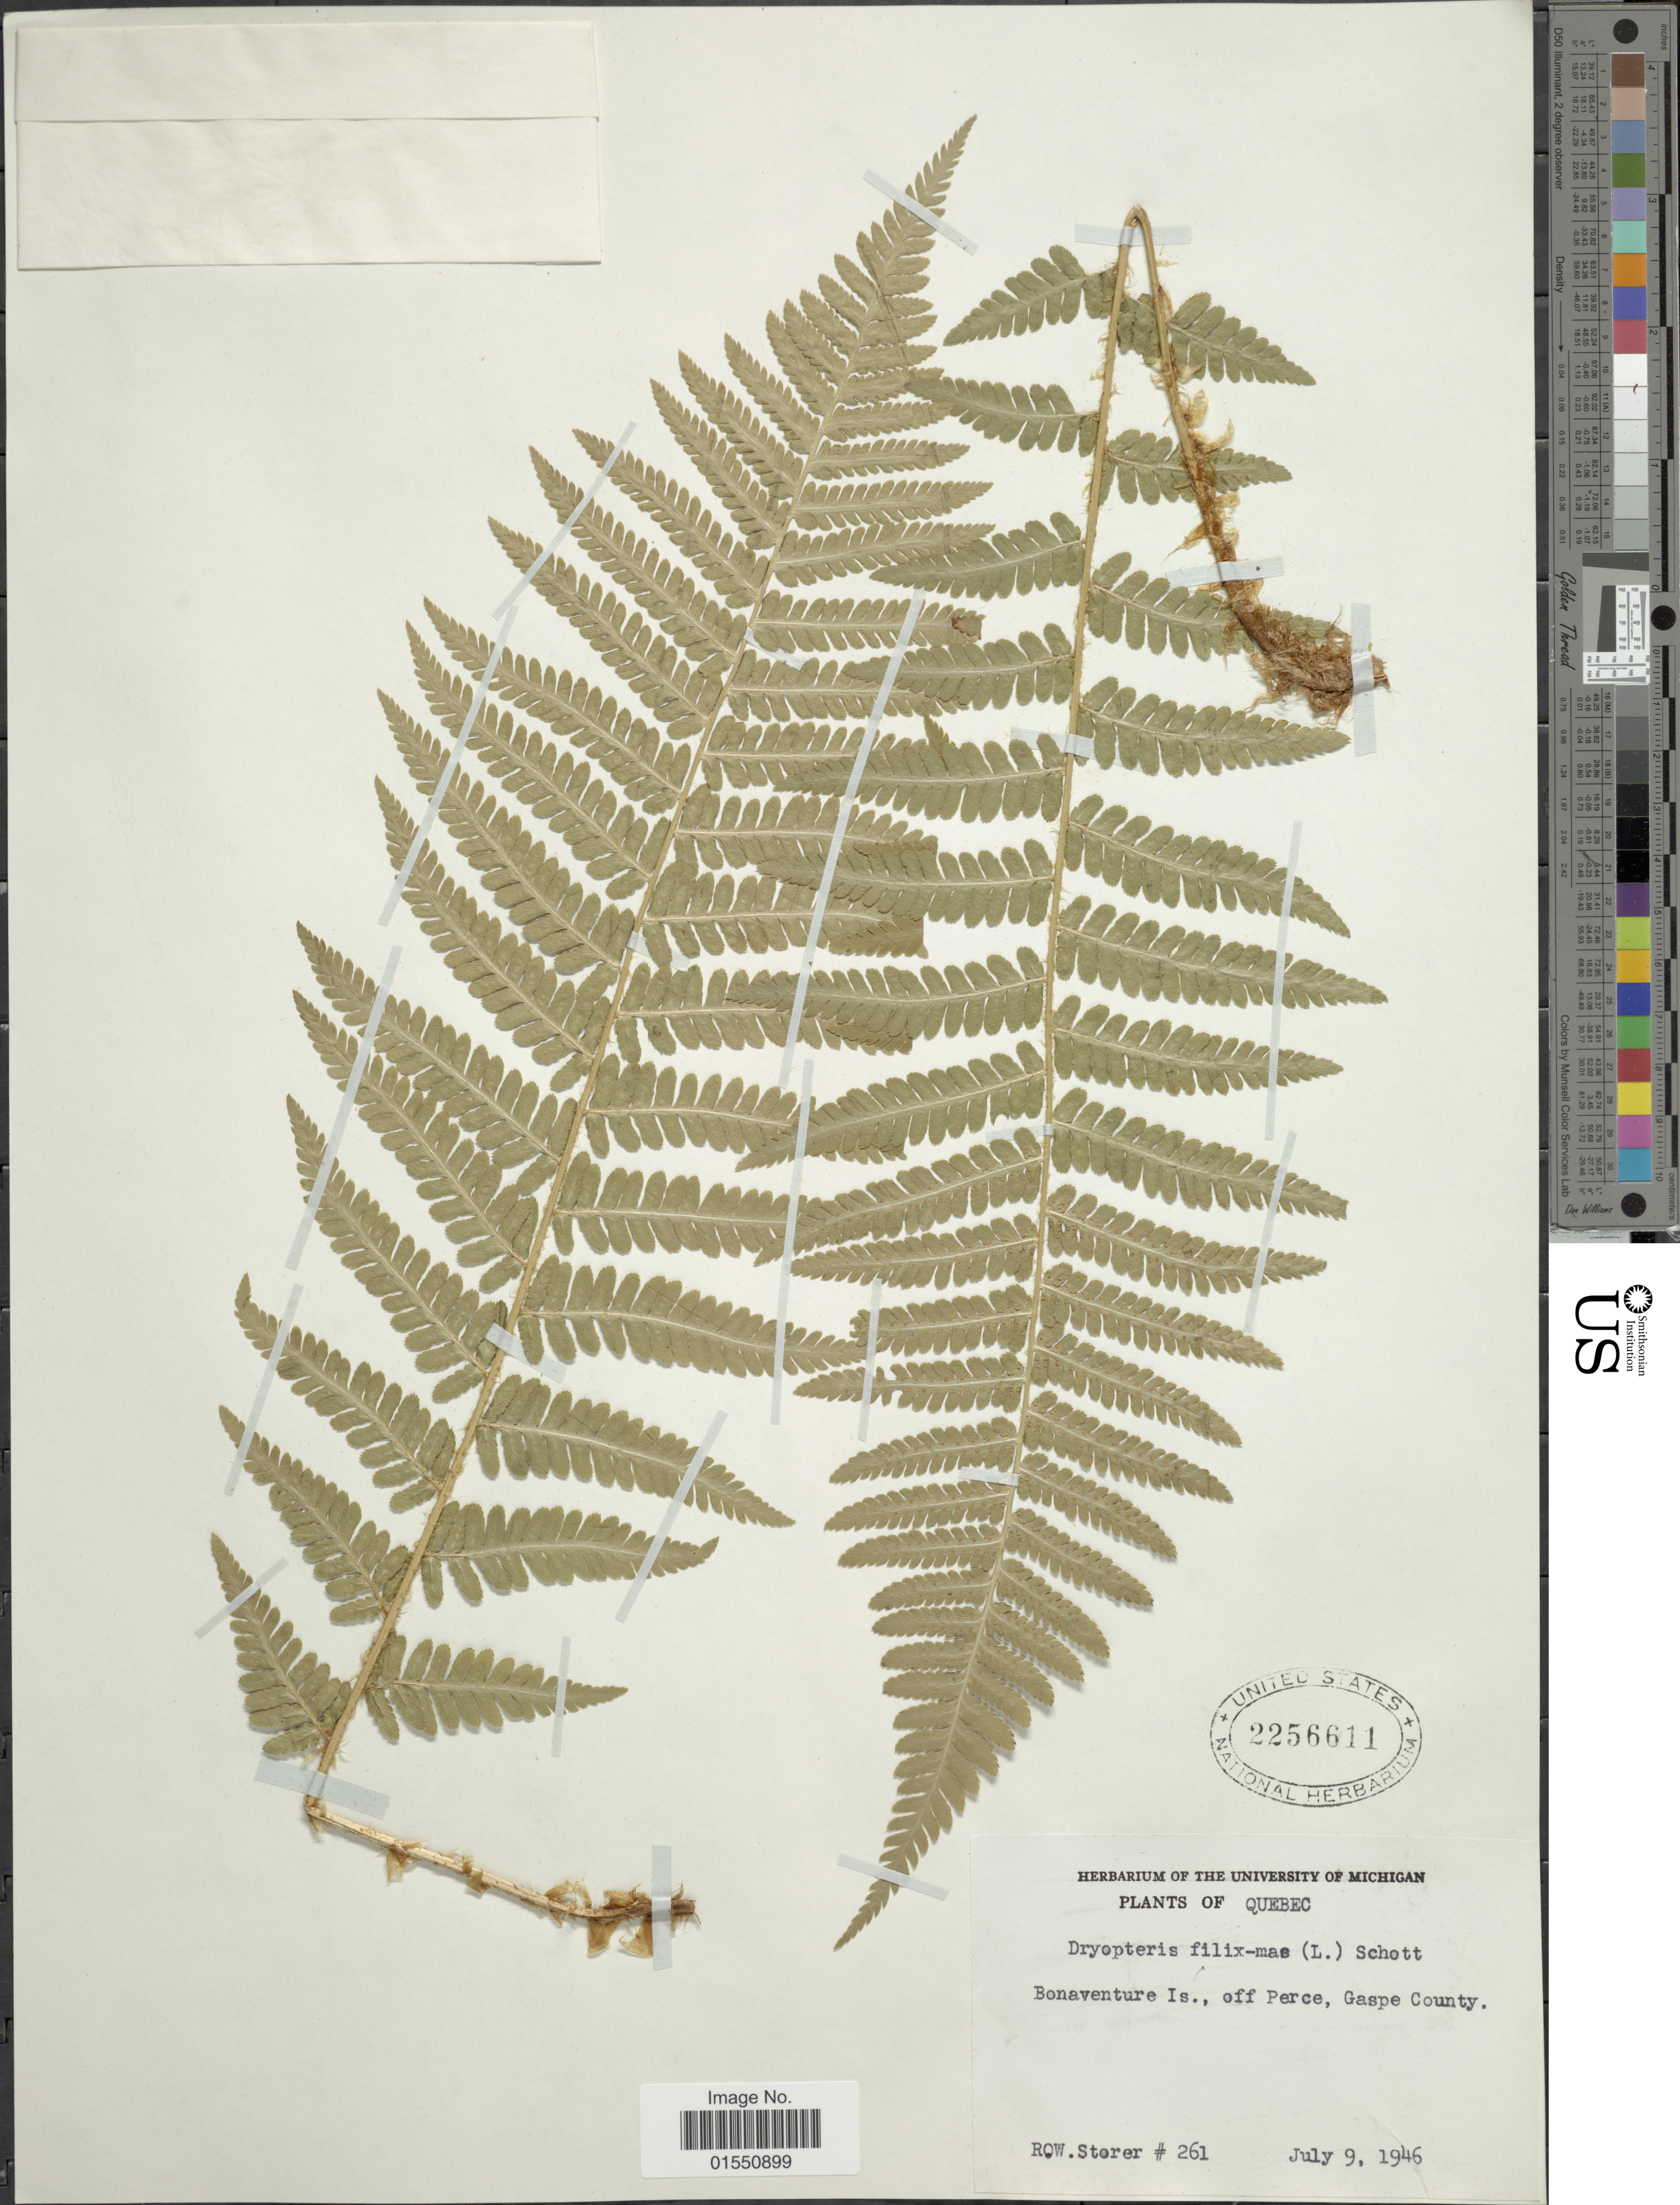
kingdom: Plantae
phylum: Tracheophyta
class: Polypodiopsida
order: Polypodiales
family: Dryopteridaceae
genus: Dryopteris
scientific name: Dryopteris filix-mas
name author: (L.) Schott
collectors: R. Storer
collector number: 261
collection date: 1946-07-09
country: Canada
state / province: Quebec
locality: Bonaventure Is., off Perce, Gaspe County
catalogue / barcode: US 2256611